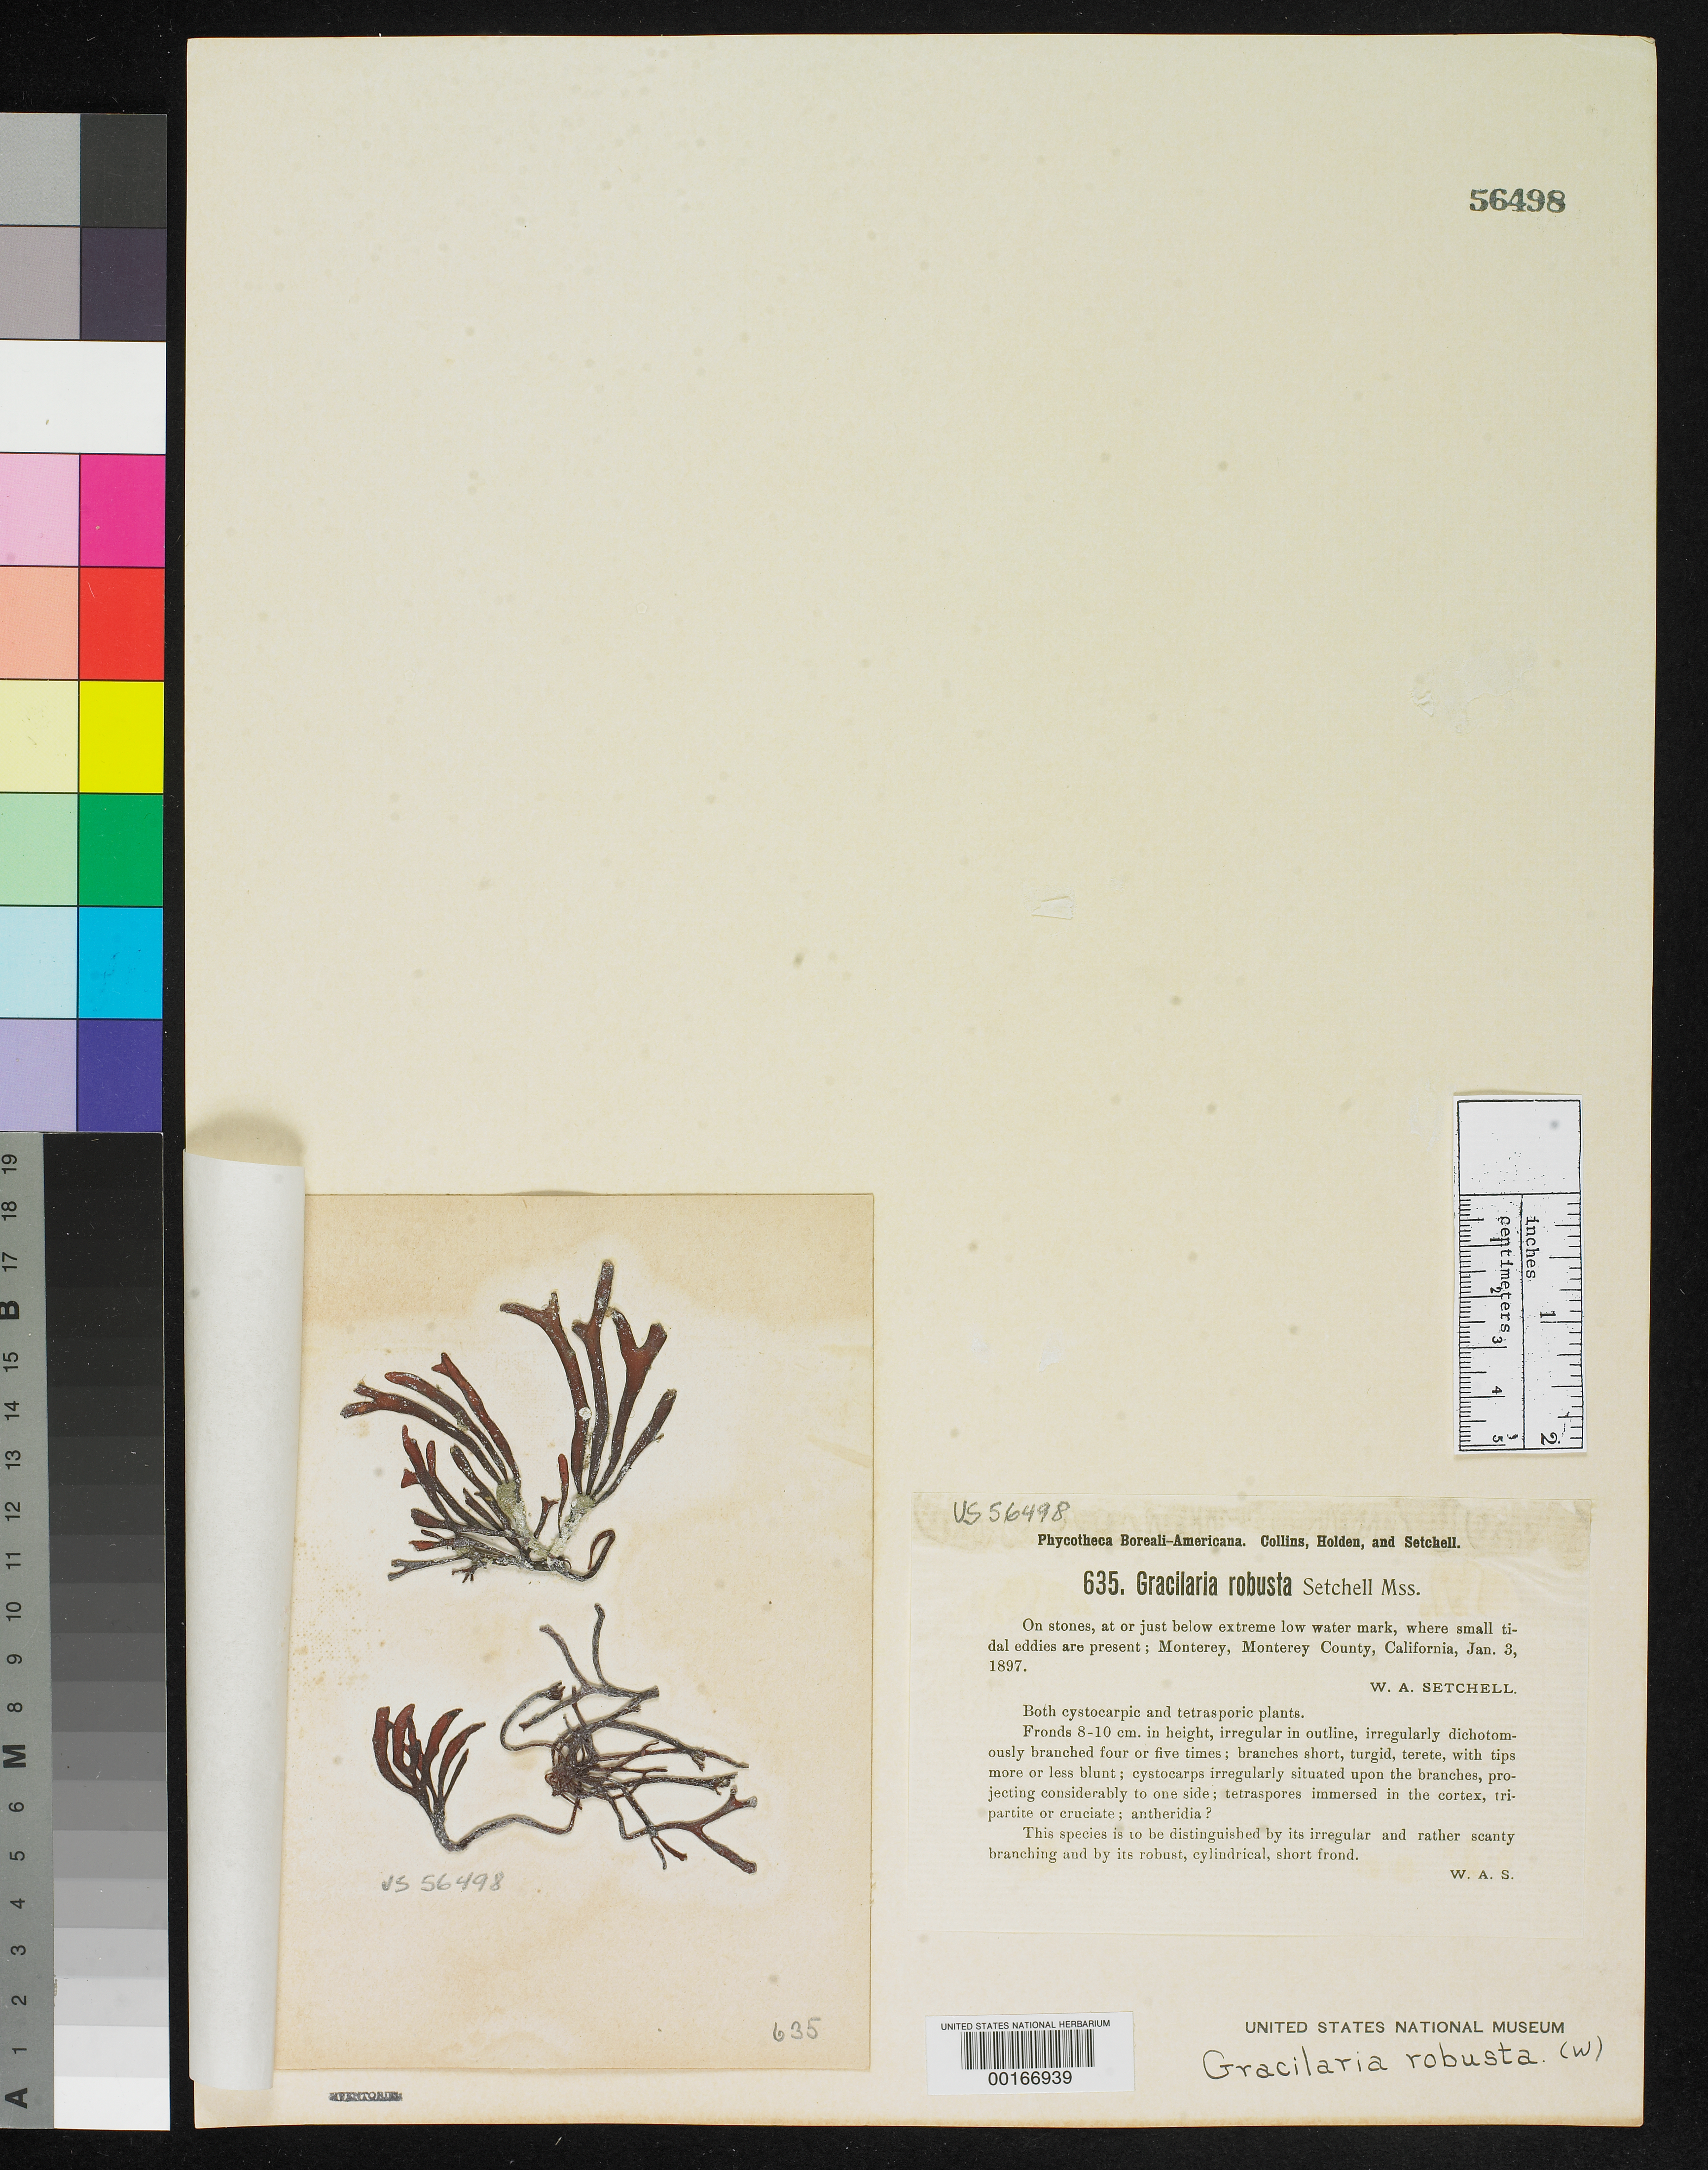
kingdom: Plantae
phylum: Rhodophyta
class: Florideophyceae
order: Gracilariales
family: Gracilariaceae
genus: Gracilaria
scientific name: Gracilaria robusta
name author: Setch. in Collins et al.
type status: Isotype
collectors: W. Setchell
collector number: PB-A 635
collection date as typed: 03 Jan 1897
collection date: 1897-01-03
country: United States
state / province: California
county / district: Monterey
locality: Monterey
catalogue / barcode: US 56498